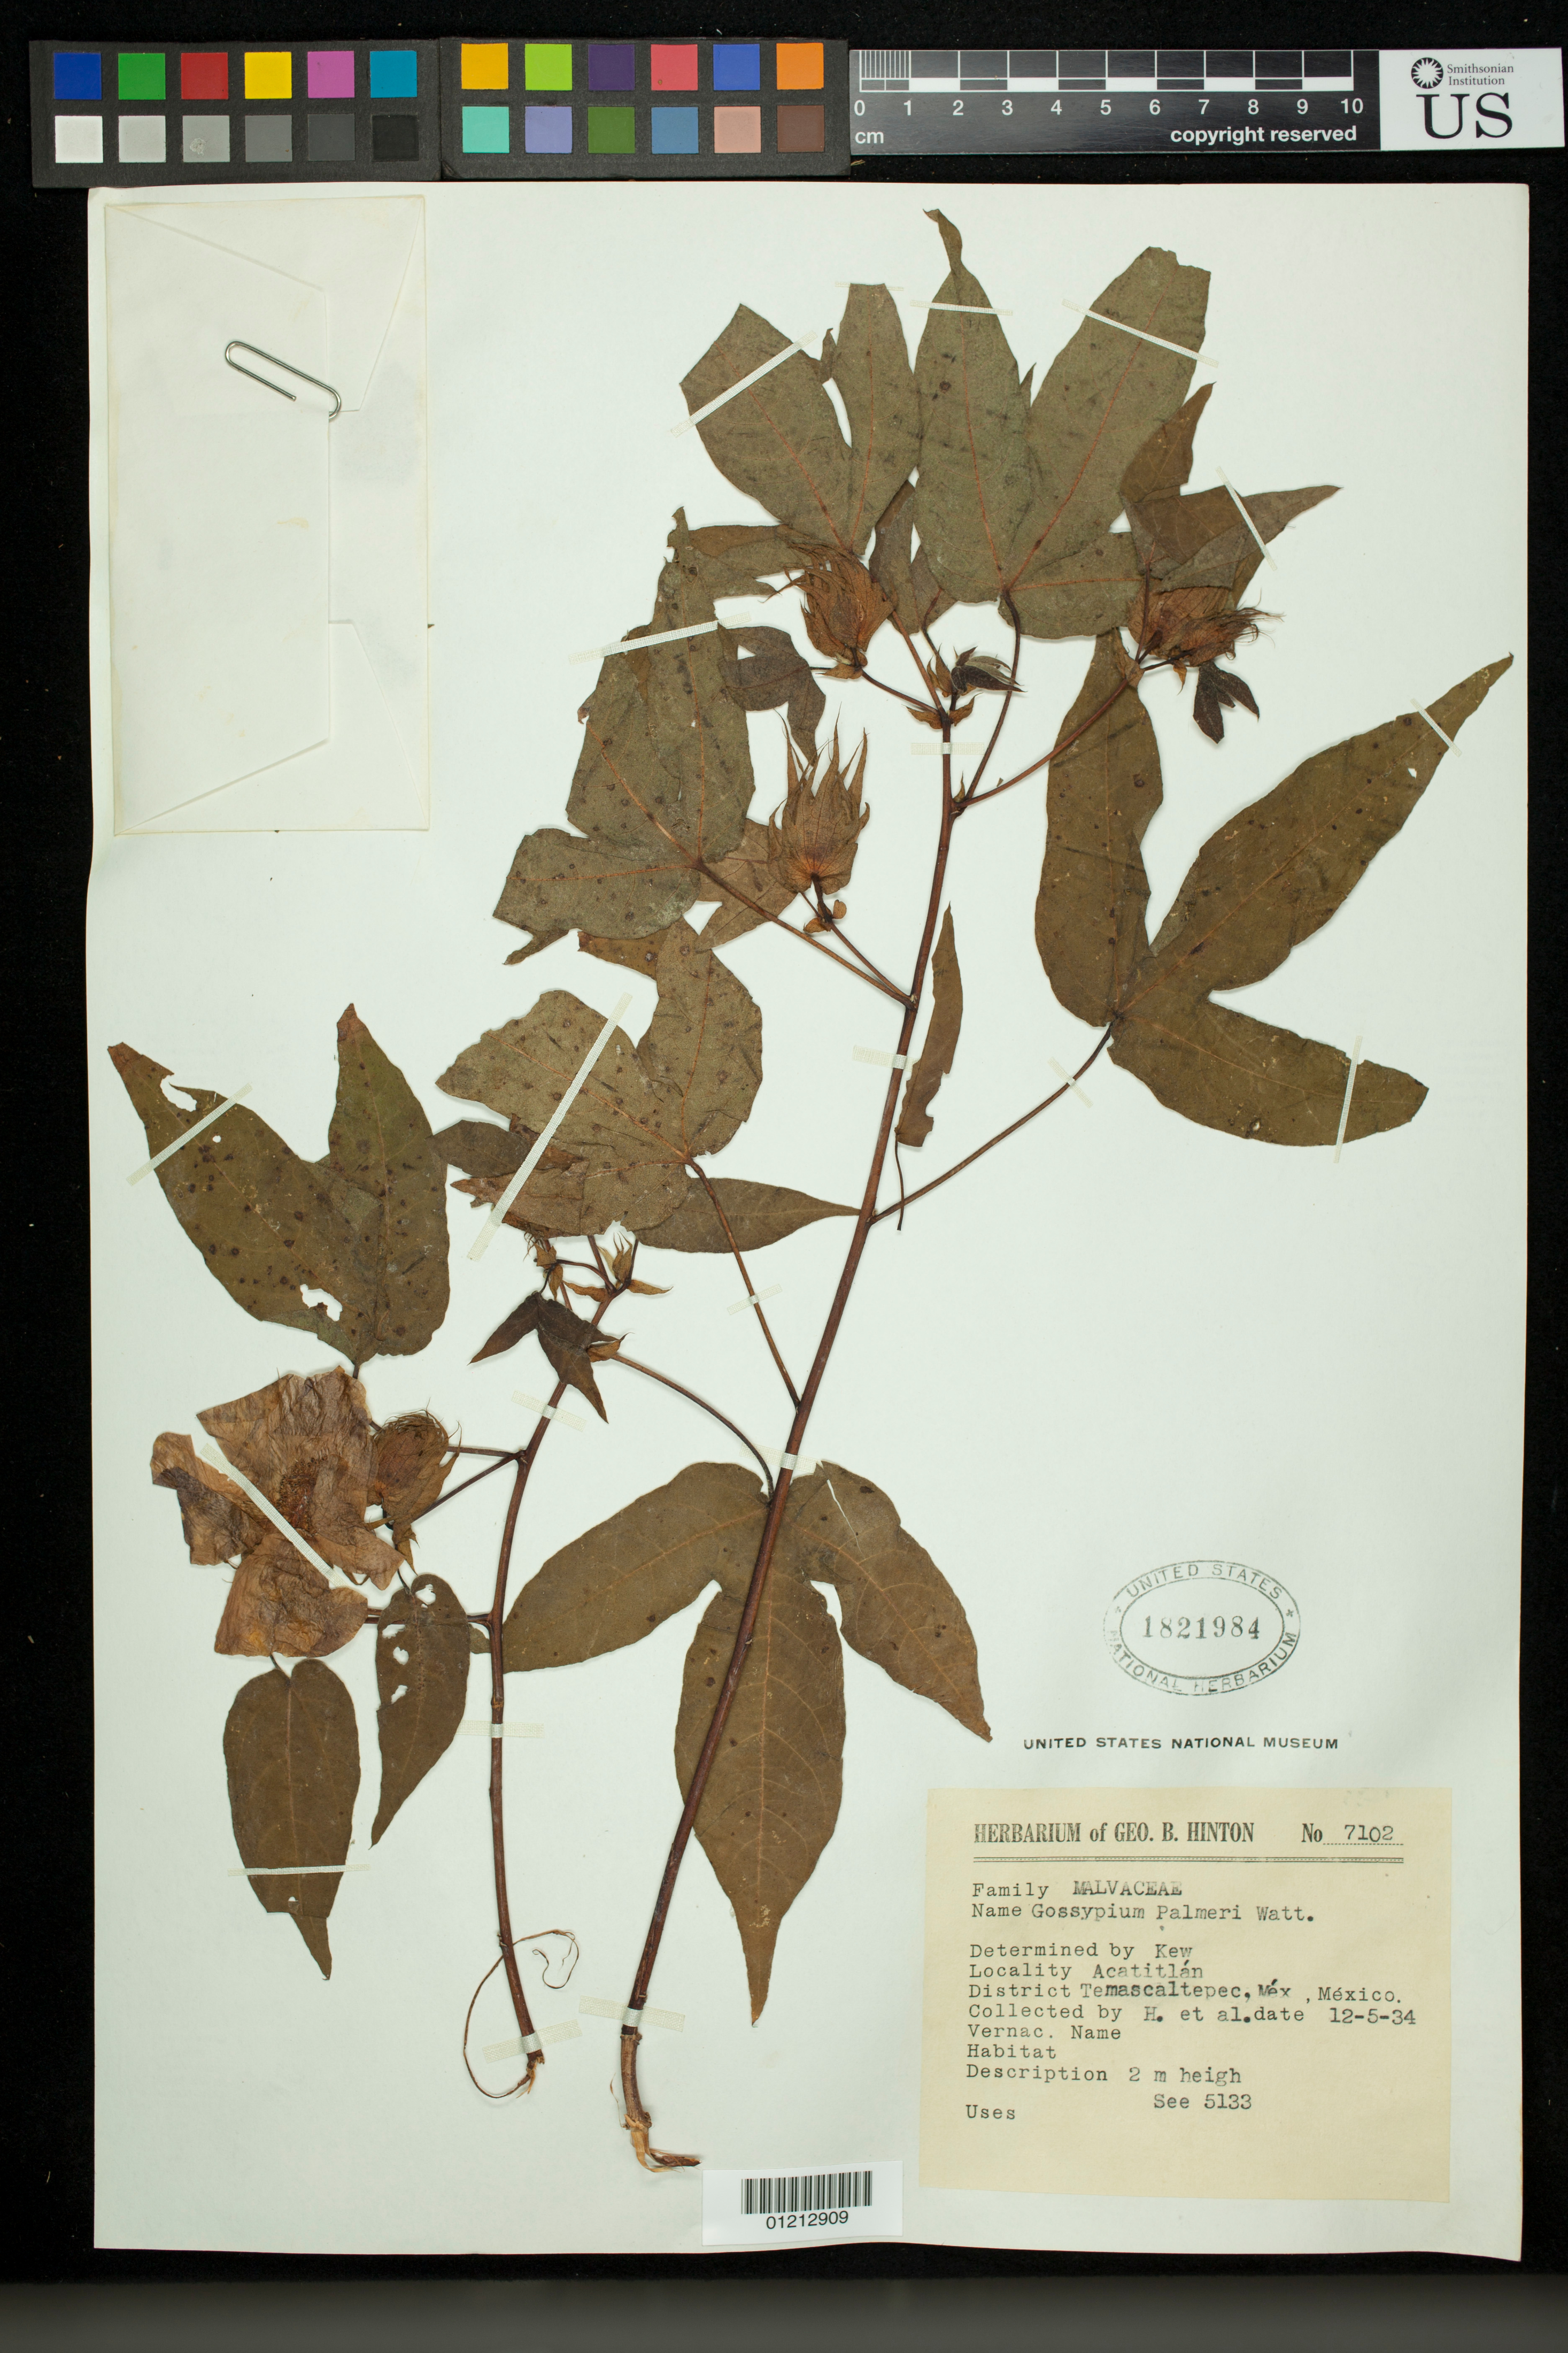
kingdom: Plantae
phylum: Tracheophyta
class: Magnoliopsida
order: Malvales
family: Malvaceae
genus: Gossypium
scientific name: Gossypium palmeri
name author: G. Watt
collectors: G. B. Hinton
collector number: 7102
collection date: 1934-12-05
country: Mexico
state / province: México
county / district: Temascaltepec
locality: Locality: Acatitlan. District: Temascaltepec, Mex.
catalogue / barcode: US 1821984